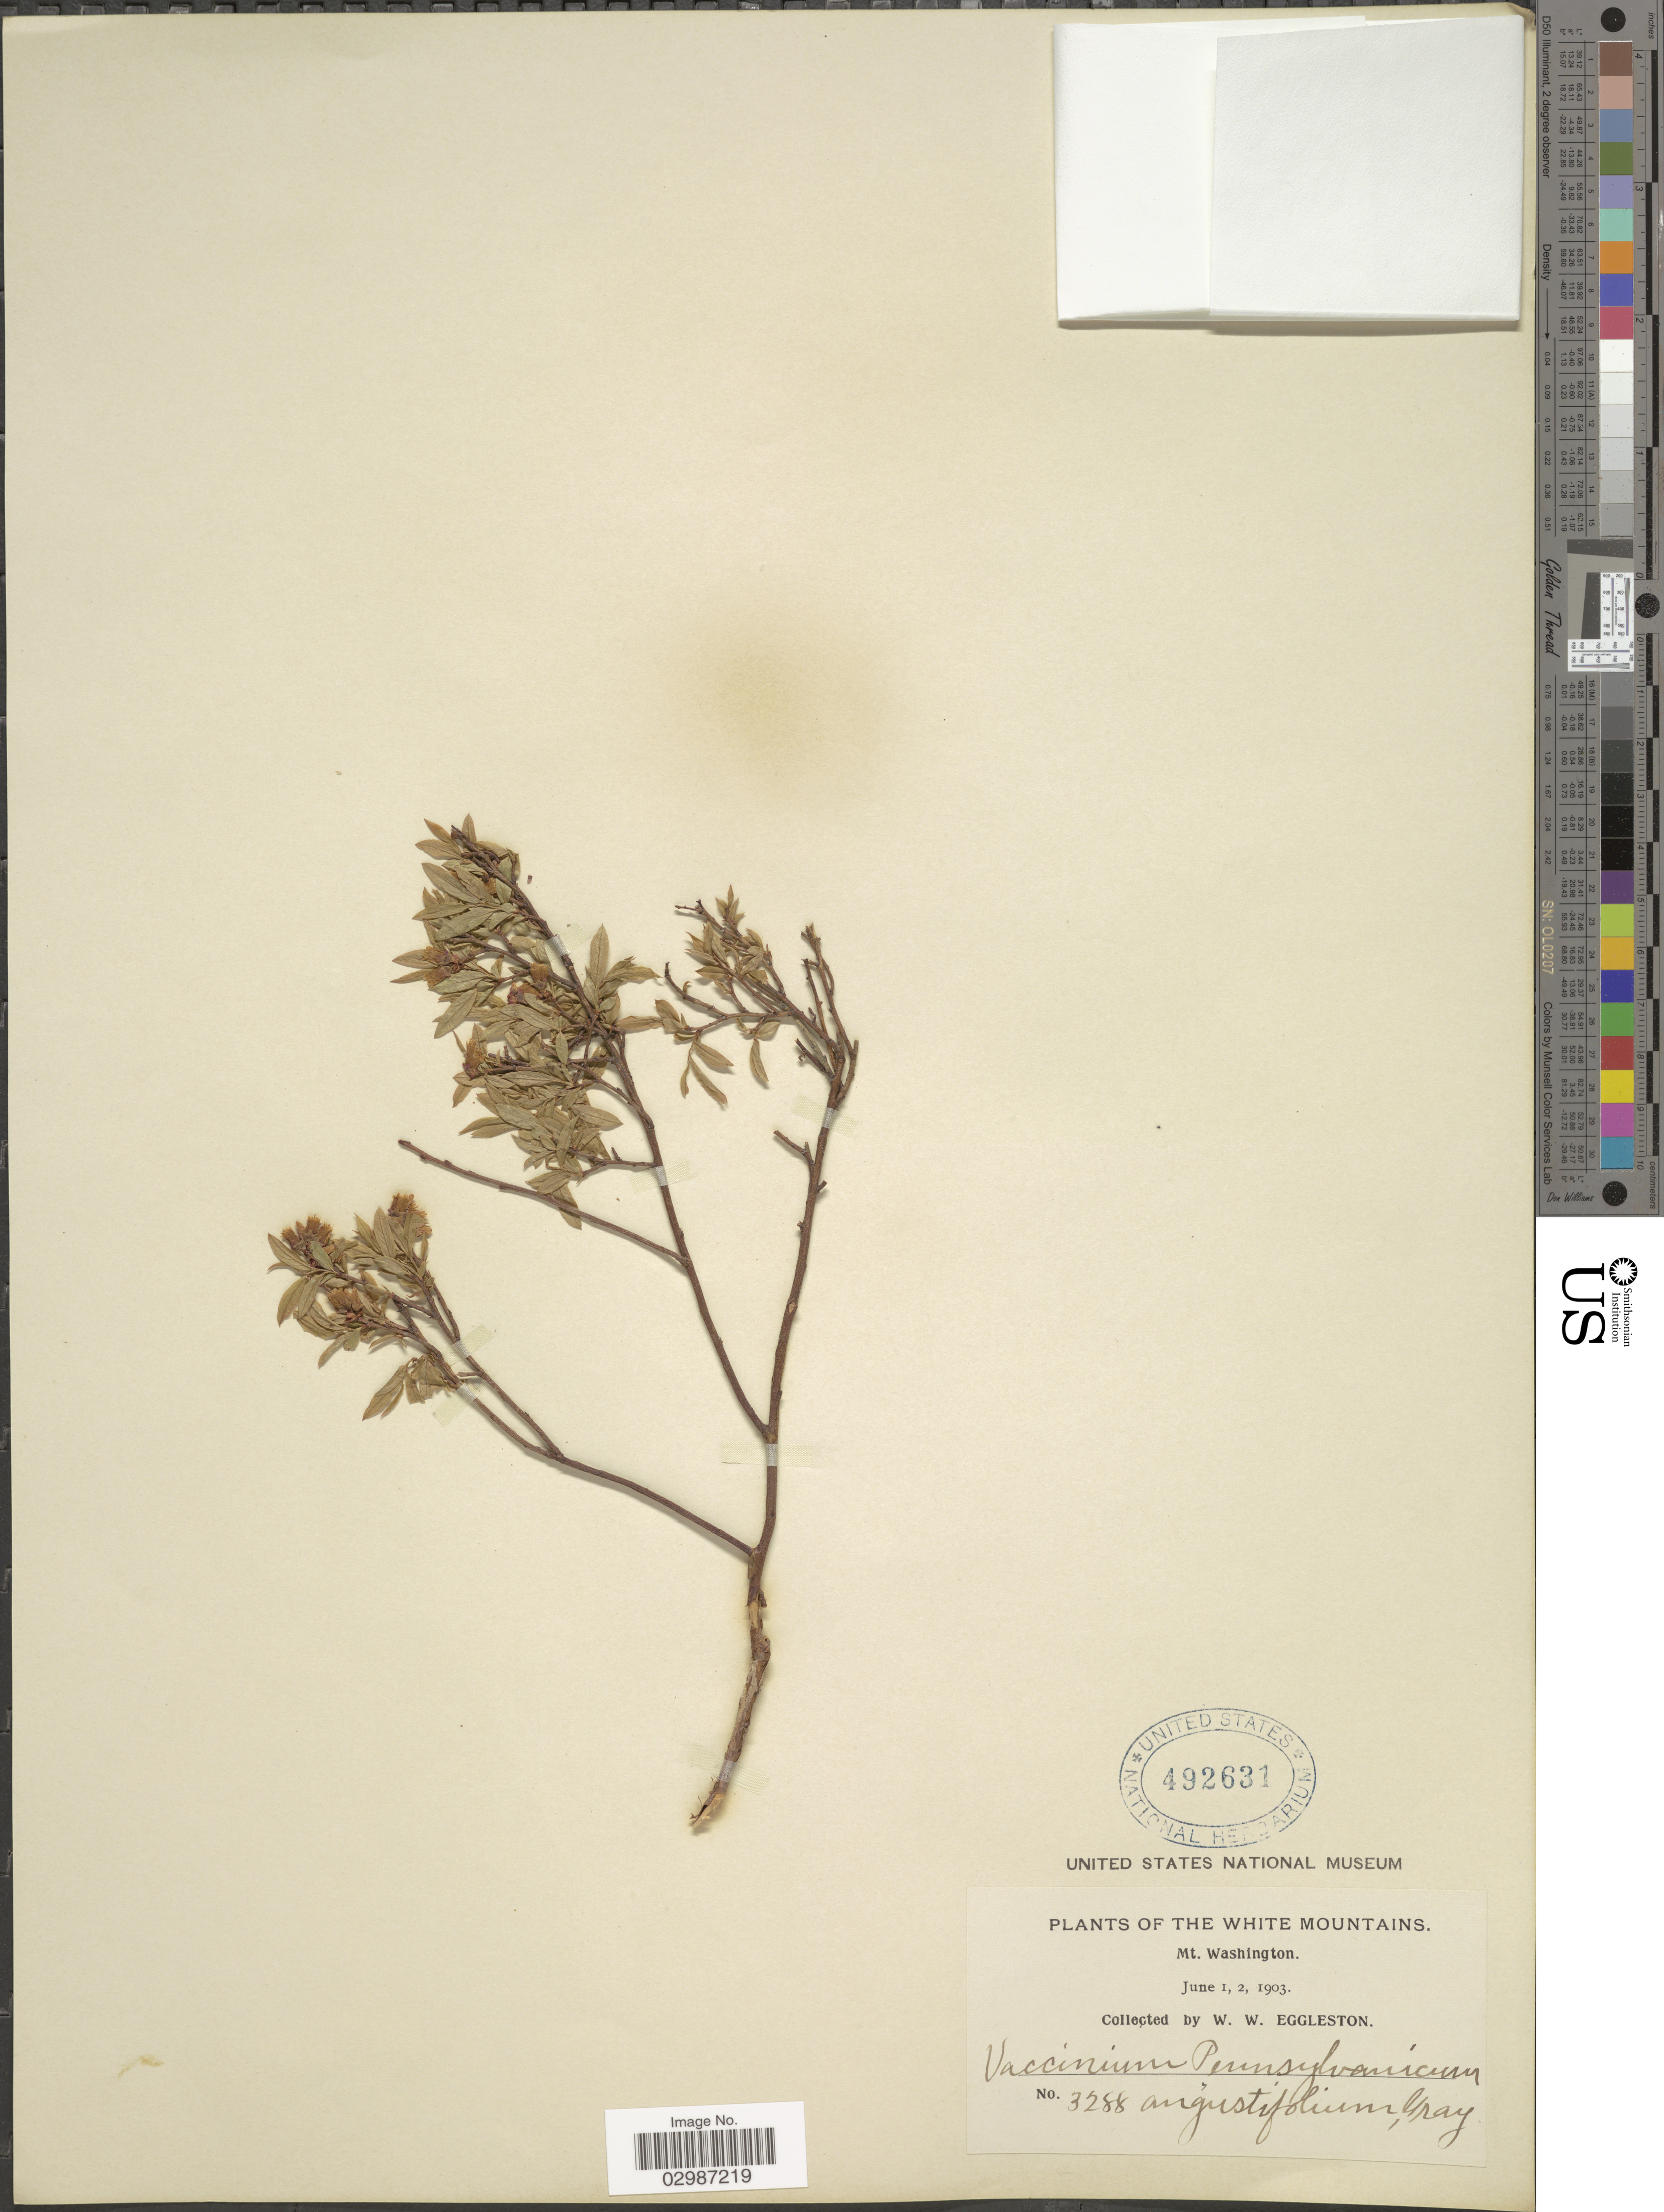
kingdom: Plantae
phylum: Tracheophyta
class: Magnoliopsida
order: Ericales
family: Ericaceae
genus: Vaccinium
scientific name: Vaccinium angustifolium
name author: Aiton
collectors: W. W. Eggleston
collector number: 3288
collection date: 1903-06-01/1903-06-02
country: United States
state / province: New Hampshire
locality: The White Mountains, Mt. Washington.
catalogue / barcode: US 492631